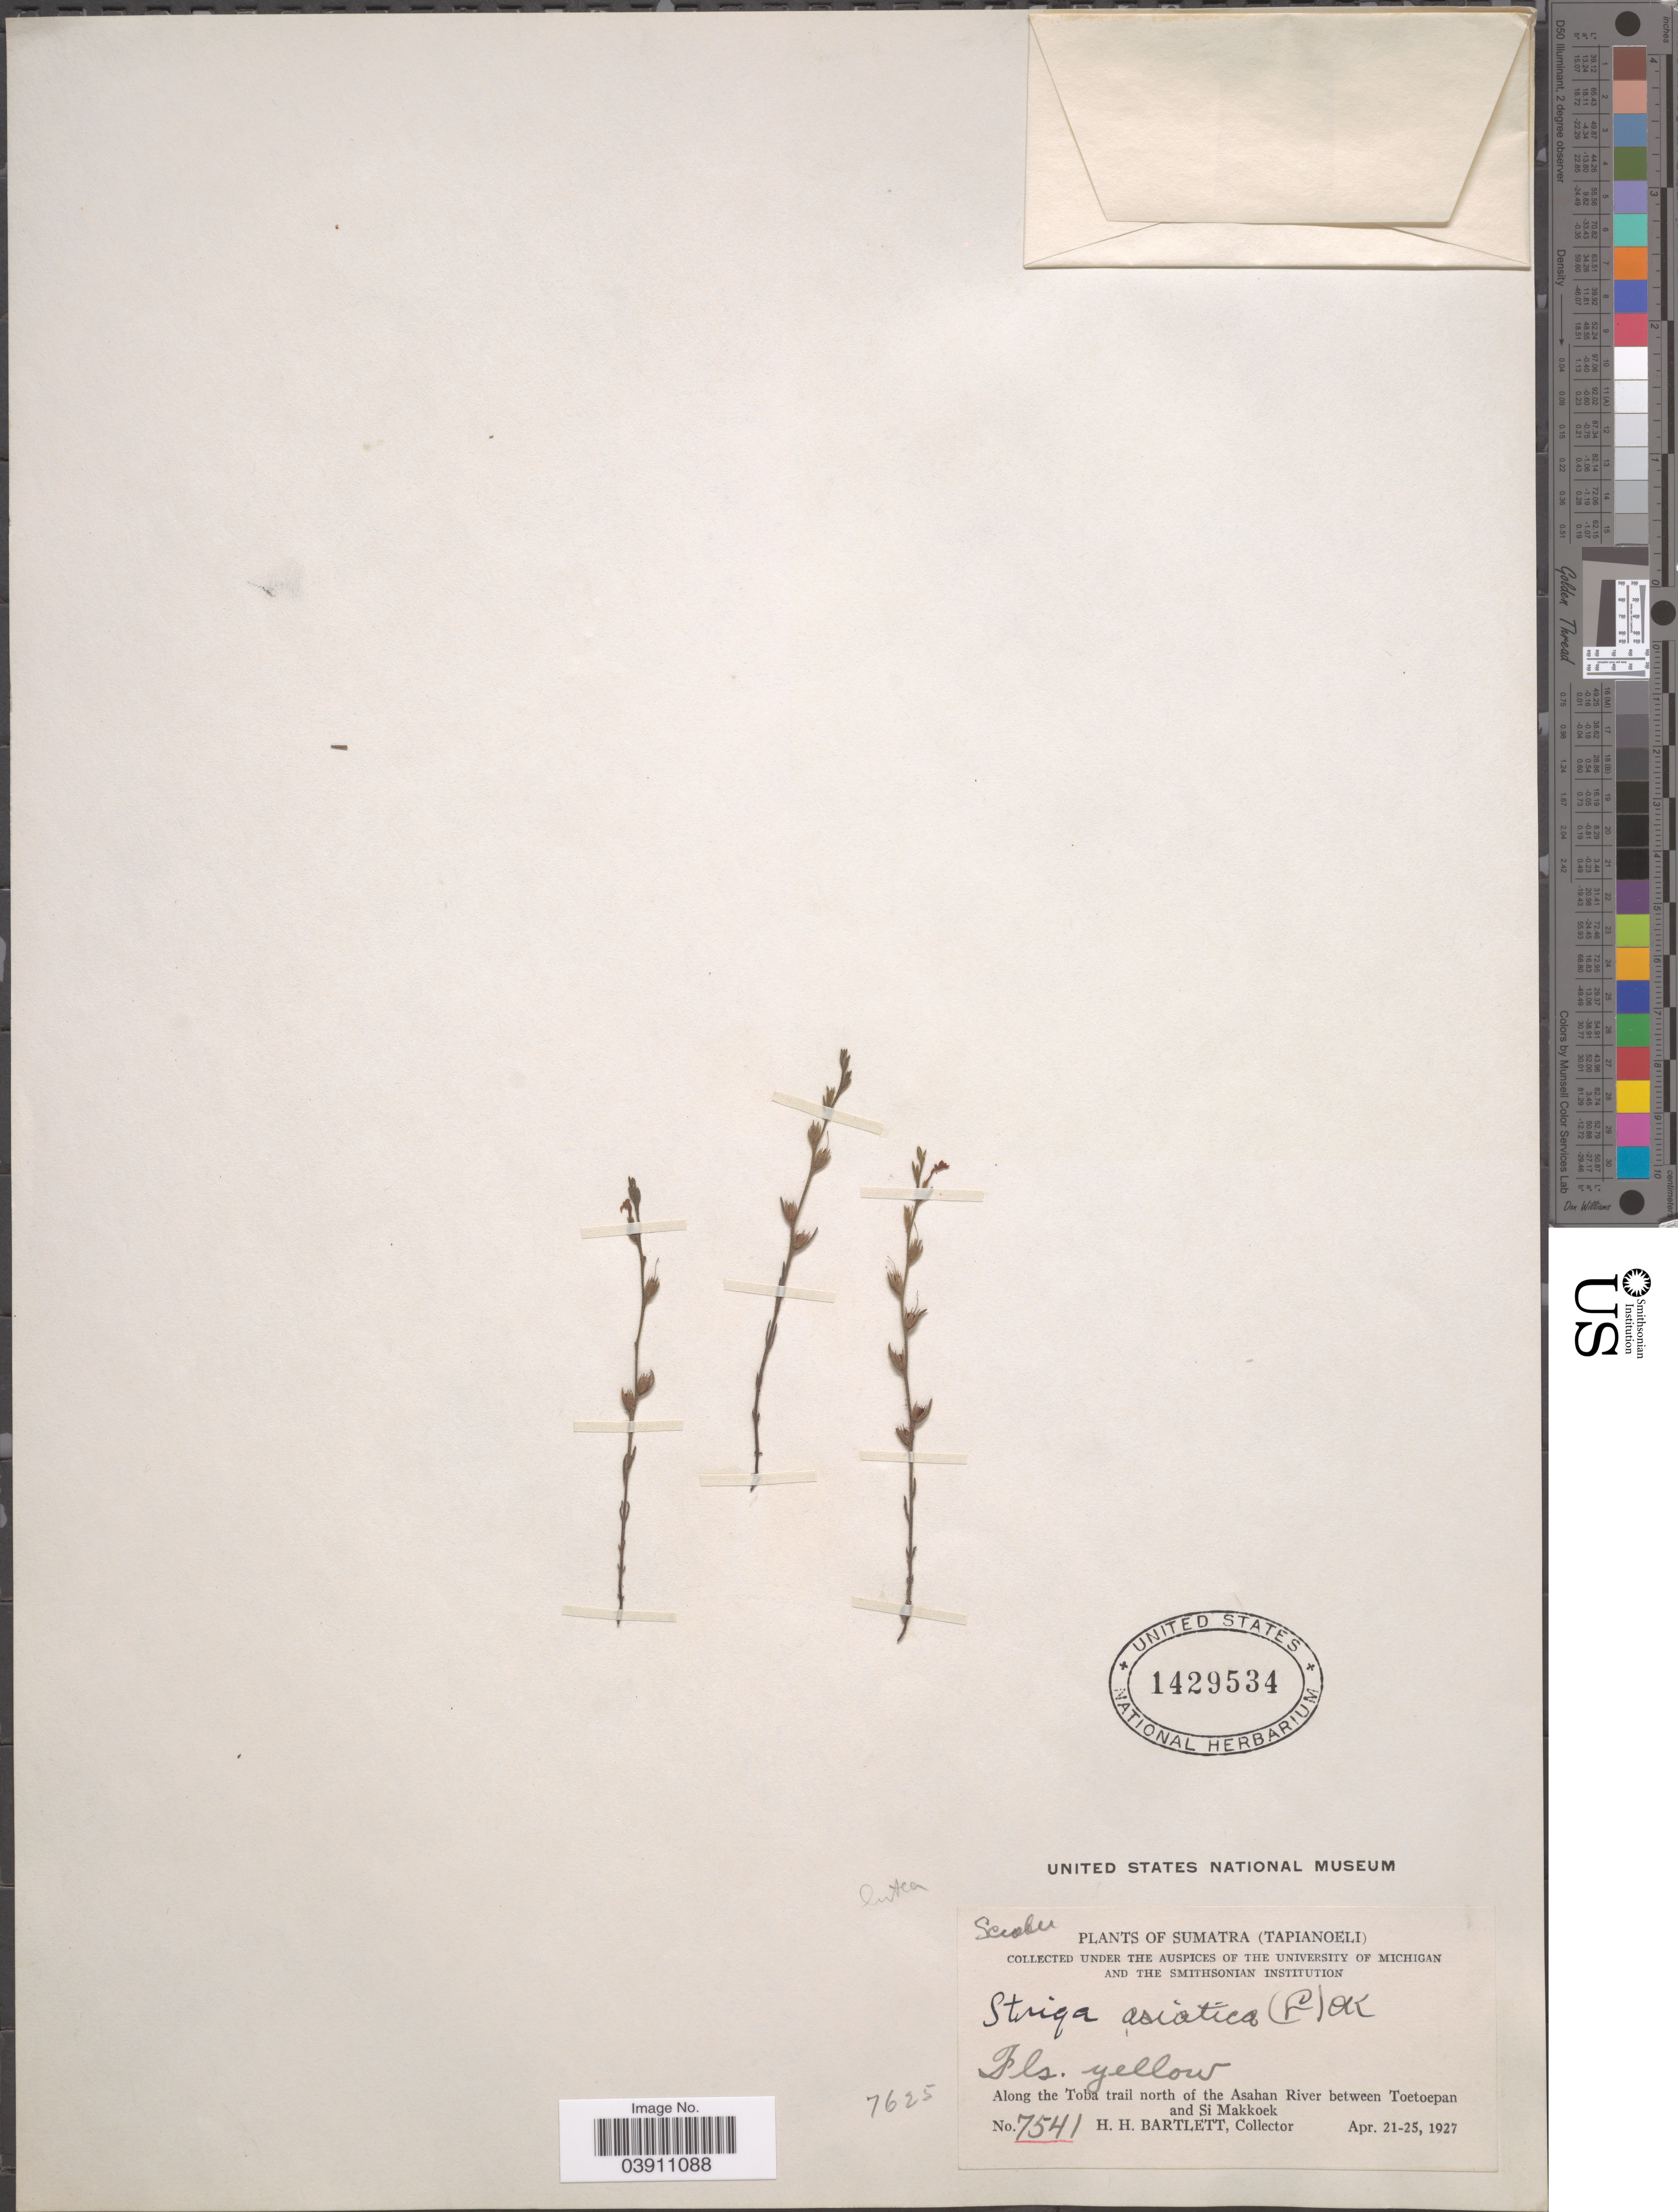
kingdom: Plantae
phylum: Tracheophyta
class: Magnoliopsida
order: Lamiales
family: Orobanchaceae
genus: Striga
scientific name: Striga asiatica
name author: (L.) Kuntze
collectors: H. H. Bartlett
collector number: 7541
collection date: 1927-04-21/1927-04-25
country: Indonesia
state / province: Sumatra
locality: (Tapianoeli) Along the Toba trail north of the Asahan River between Toetoepan and Si Makkoek.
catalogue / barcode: US 1429534